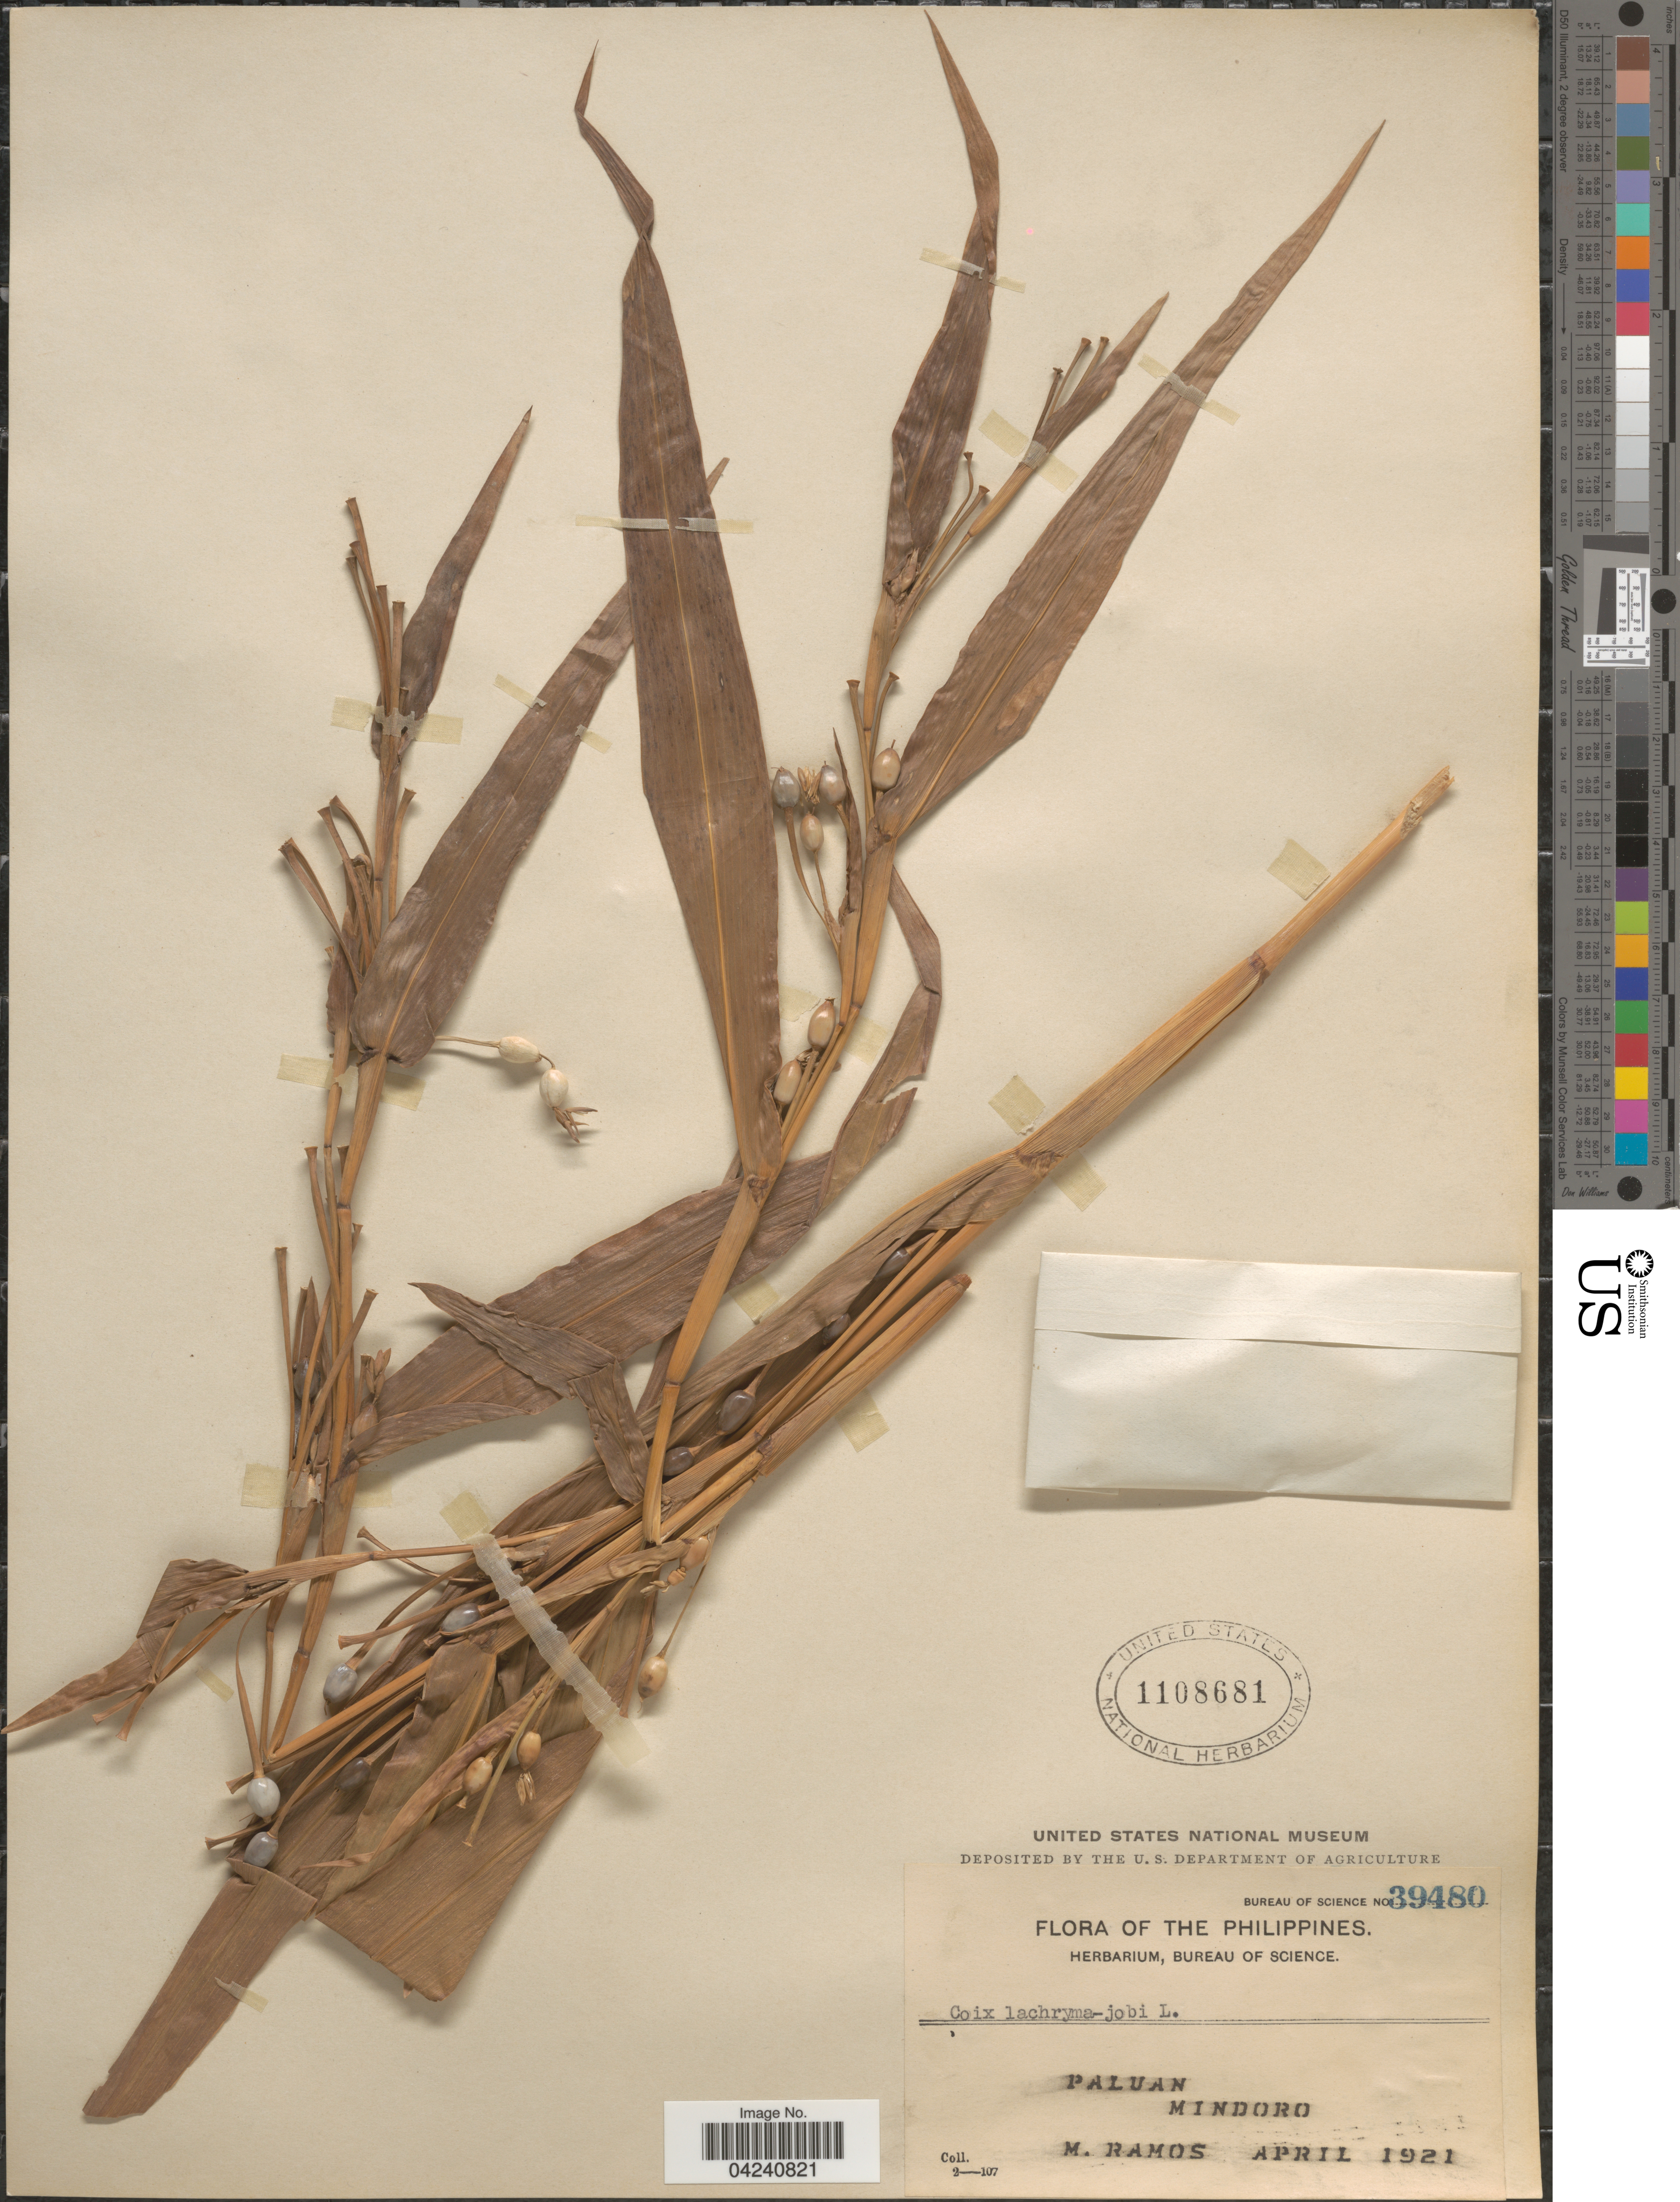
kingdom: Plantae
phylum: Tracheophyta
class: Liliopsida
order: Poales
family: Poaceae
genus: Coix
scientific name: Coix lacryma-jobi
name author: L.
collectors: M. Ramos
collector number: Bureau of Science 39480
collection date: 1921-04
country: Philippines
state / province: Mimaropa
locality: Paluan. Mindoro.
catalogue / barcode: US 1108681